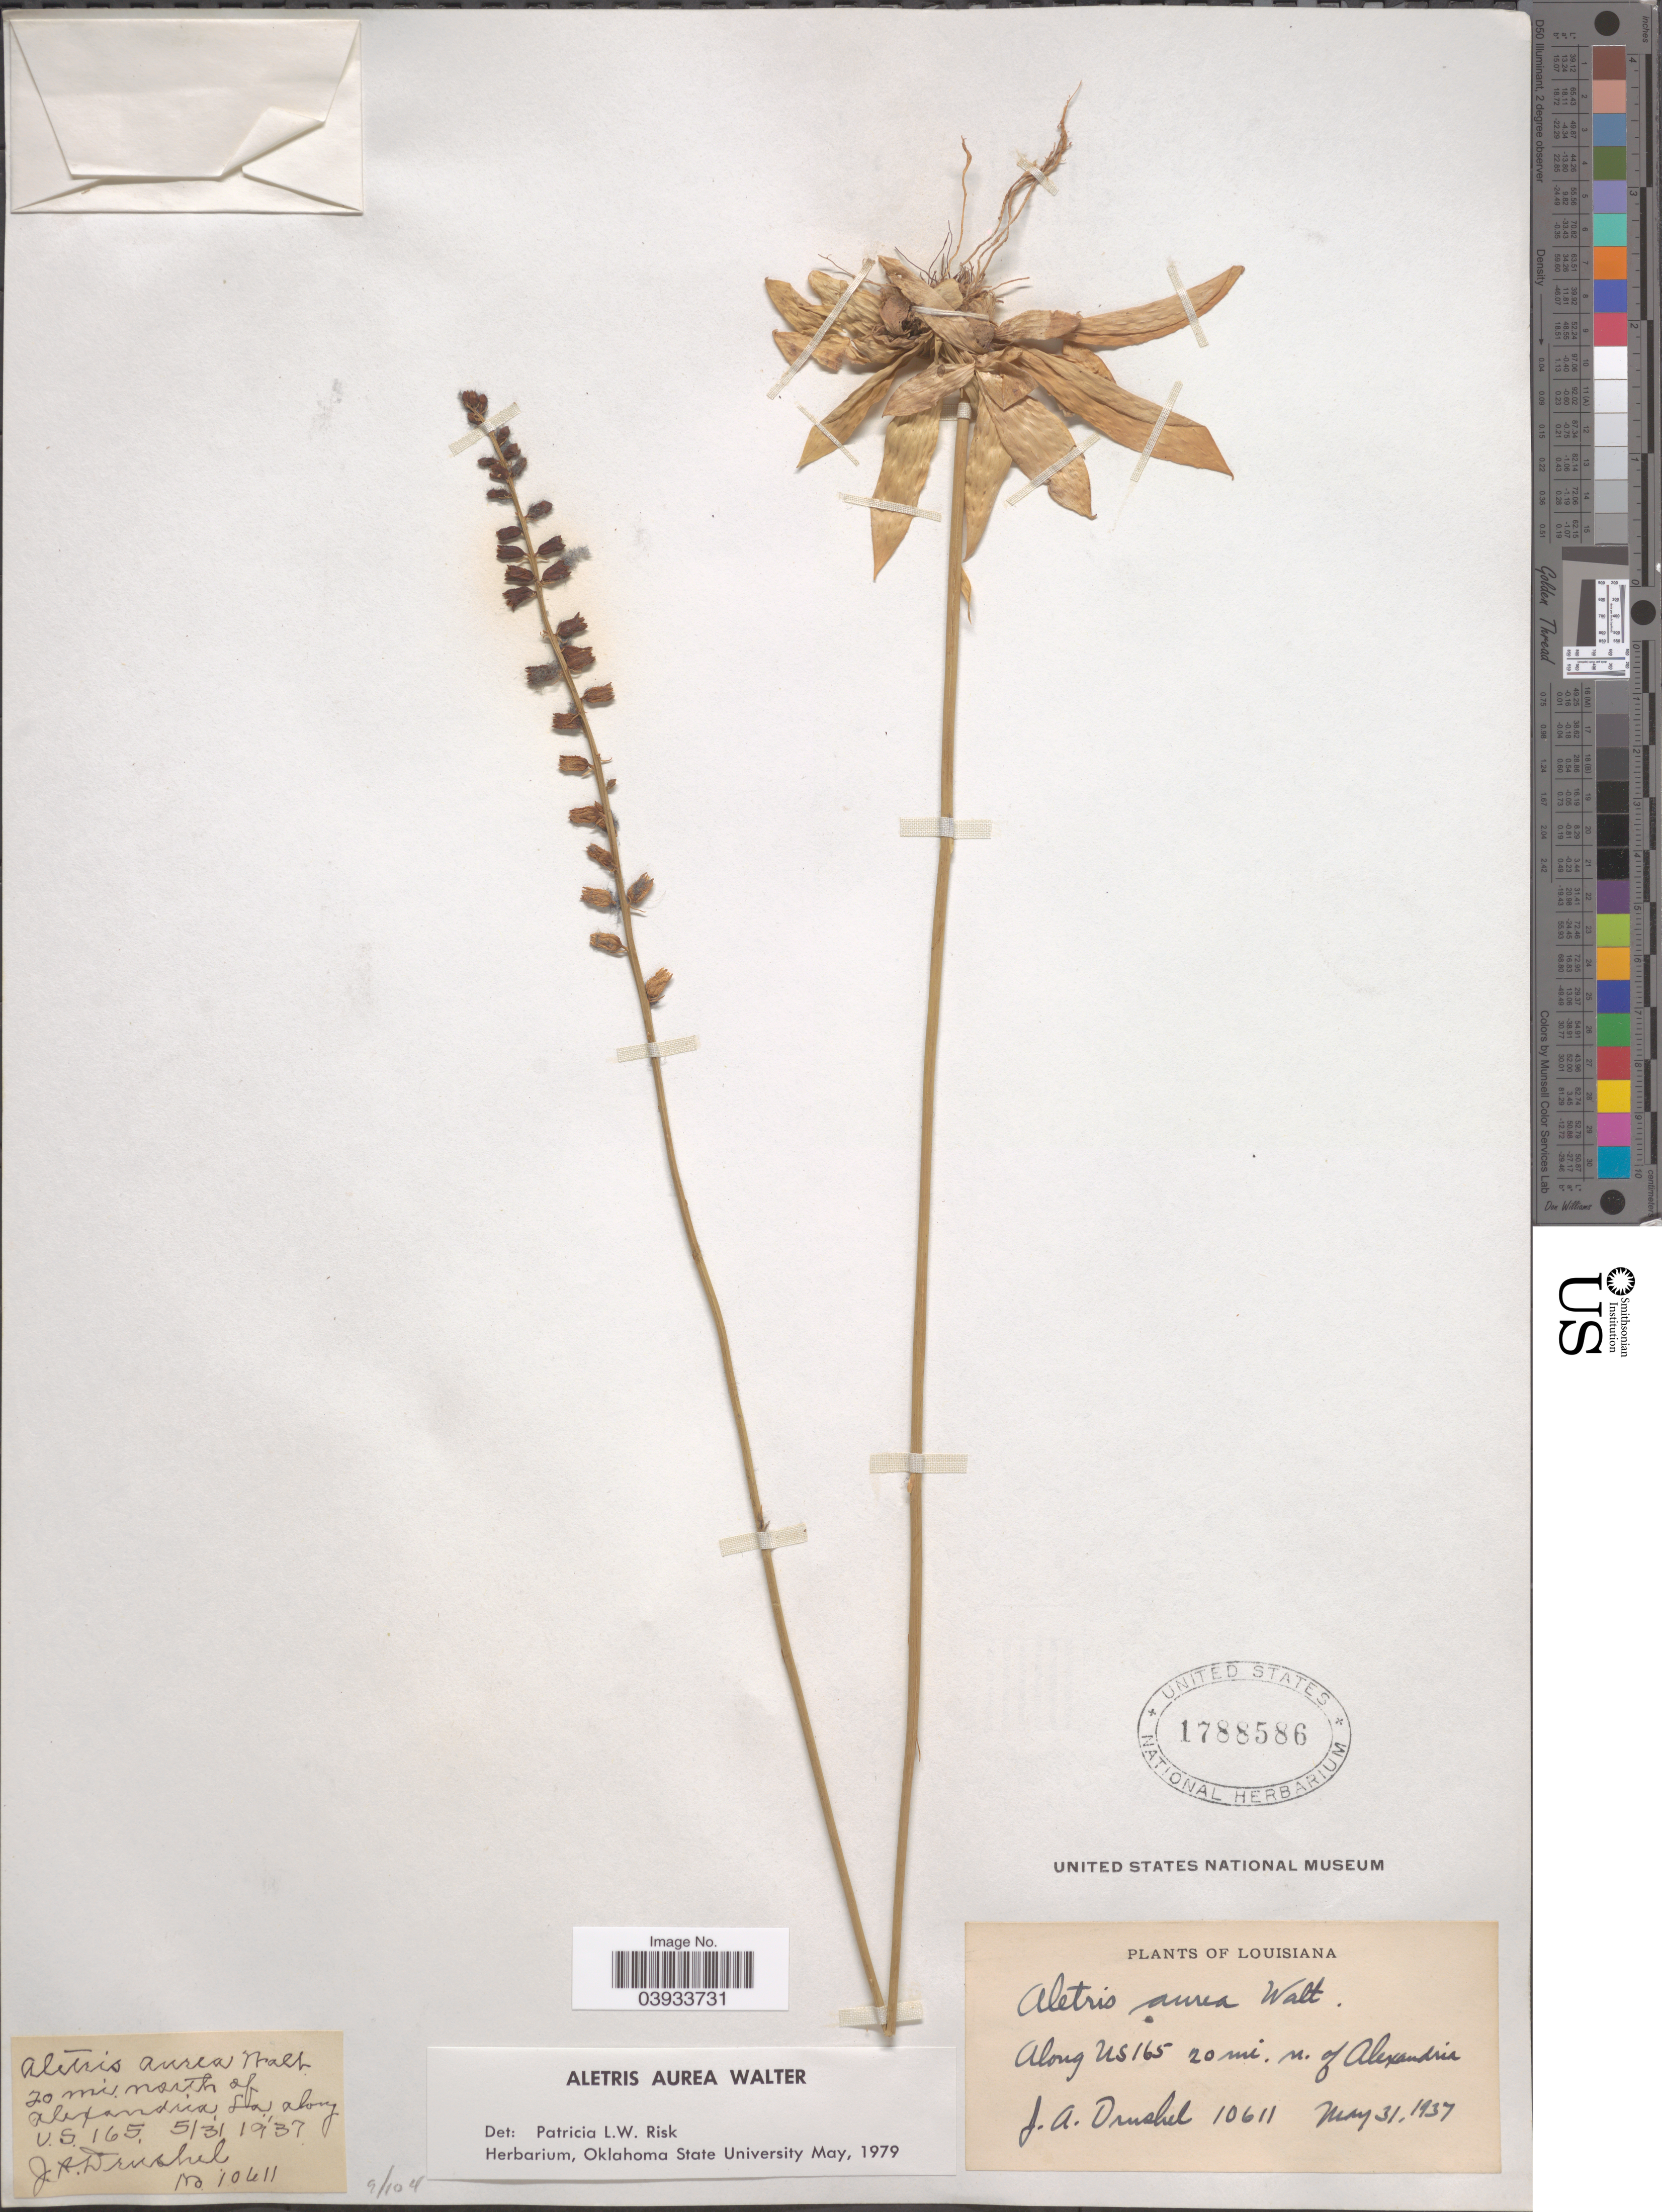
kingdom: Plantae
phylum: Tracheophyta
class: Liliopsida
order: Dioscoreales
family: Nartheciaceae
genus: Aletris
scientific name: Aletris aurea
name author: Walter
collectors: J. A. Drushel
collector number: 10611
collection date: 1937-05-31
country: United States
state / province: Louisiana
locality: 20 mi. north of Alexandria, along U.S. 165.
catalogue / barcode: US 1788586